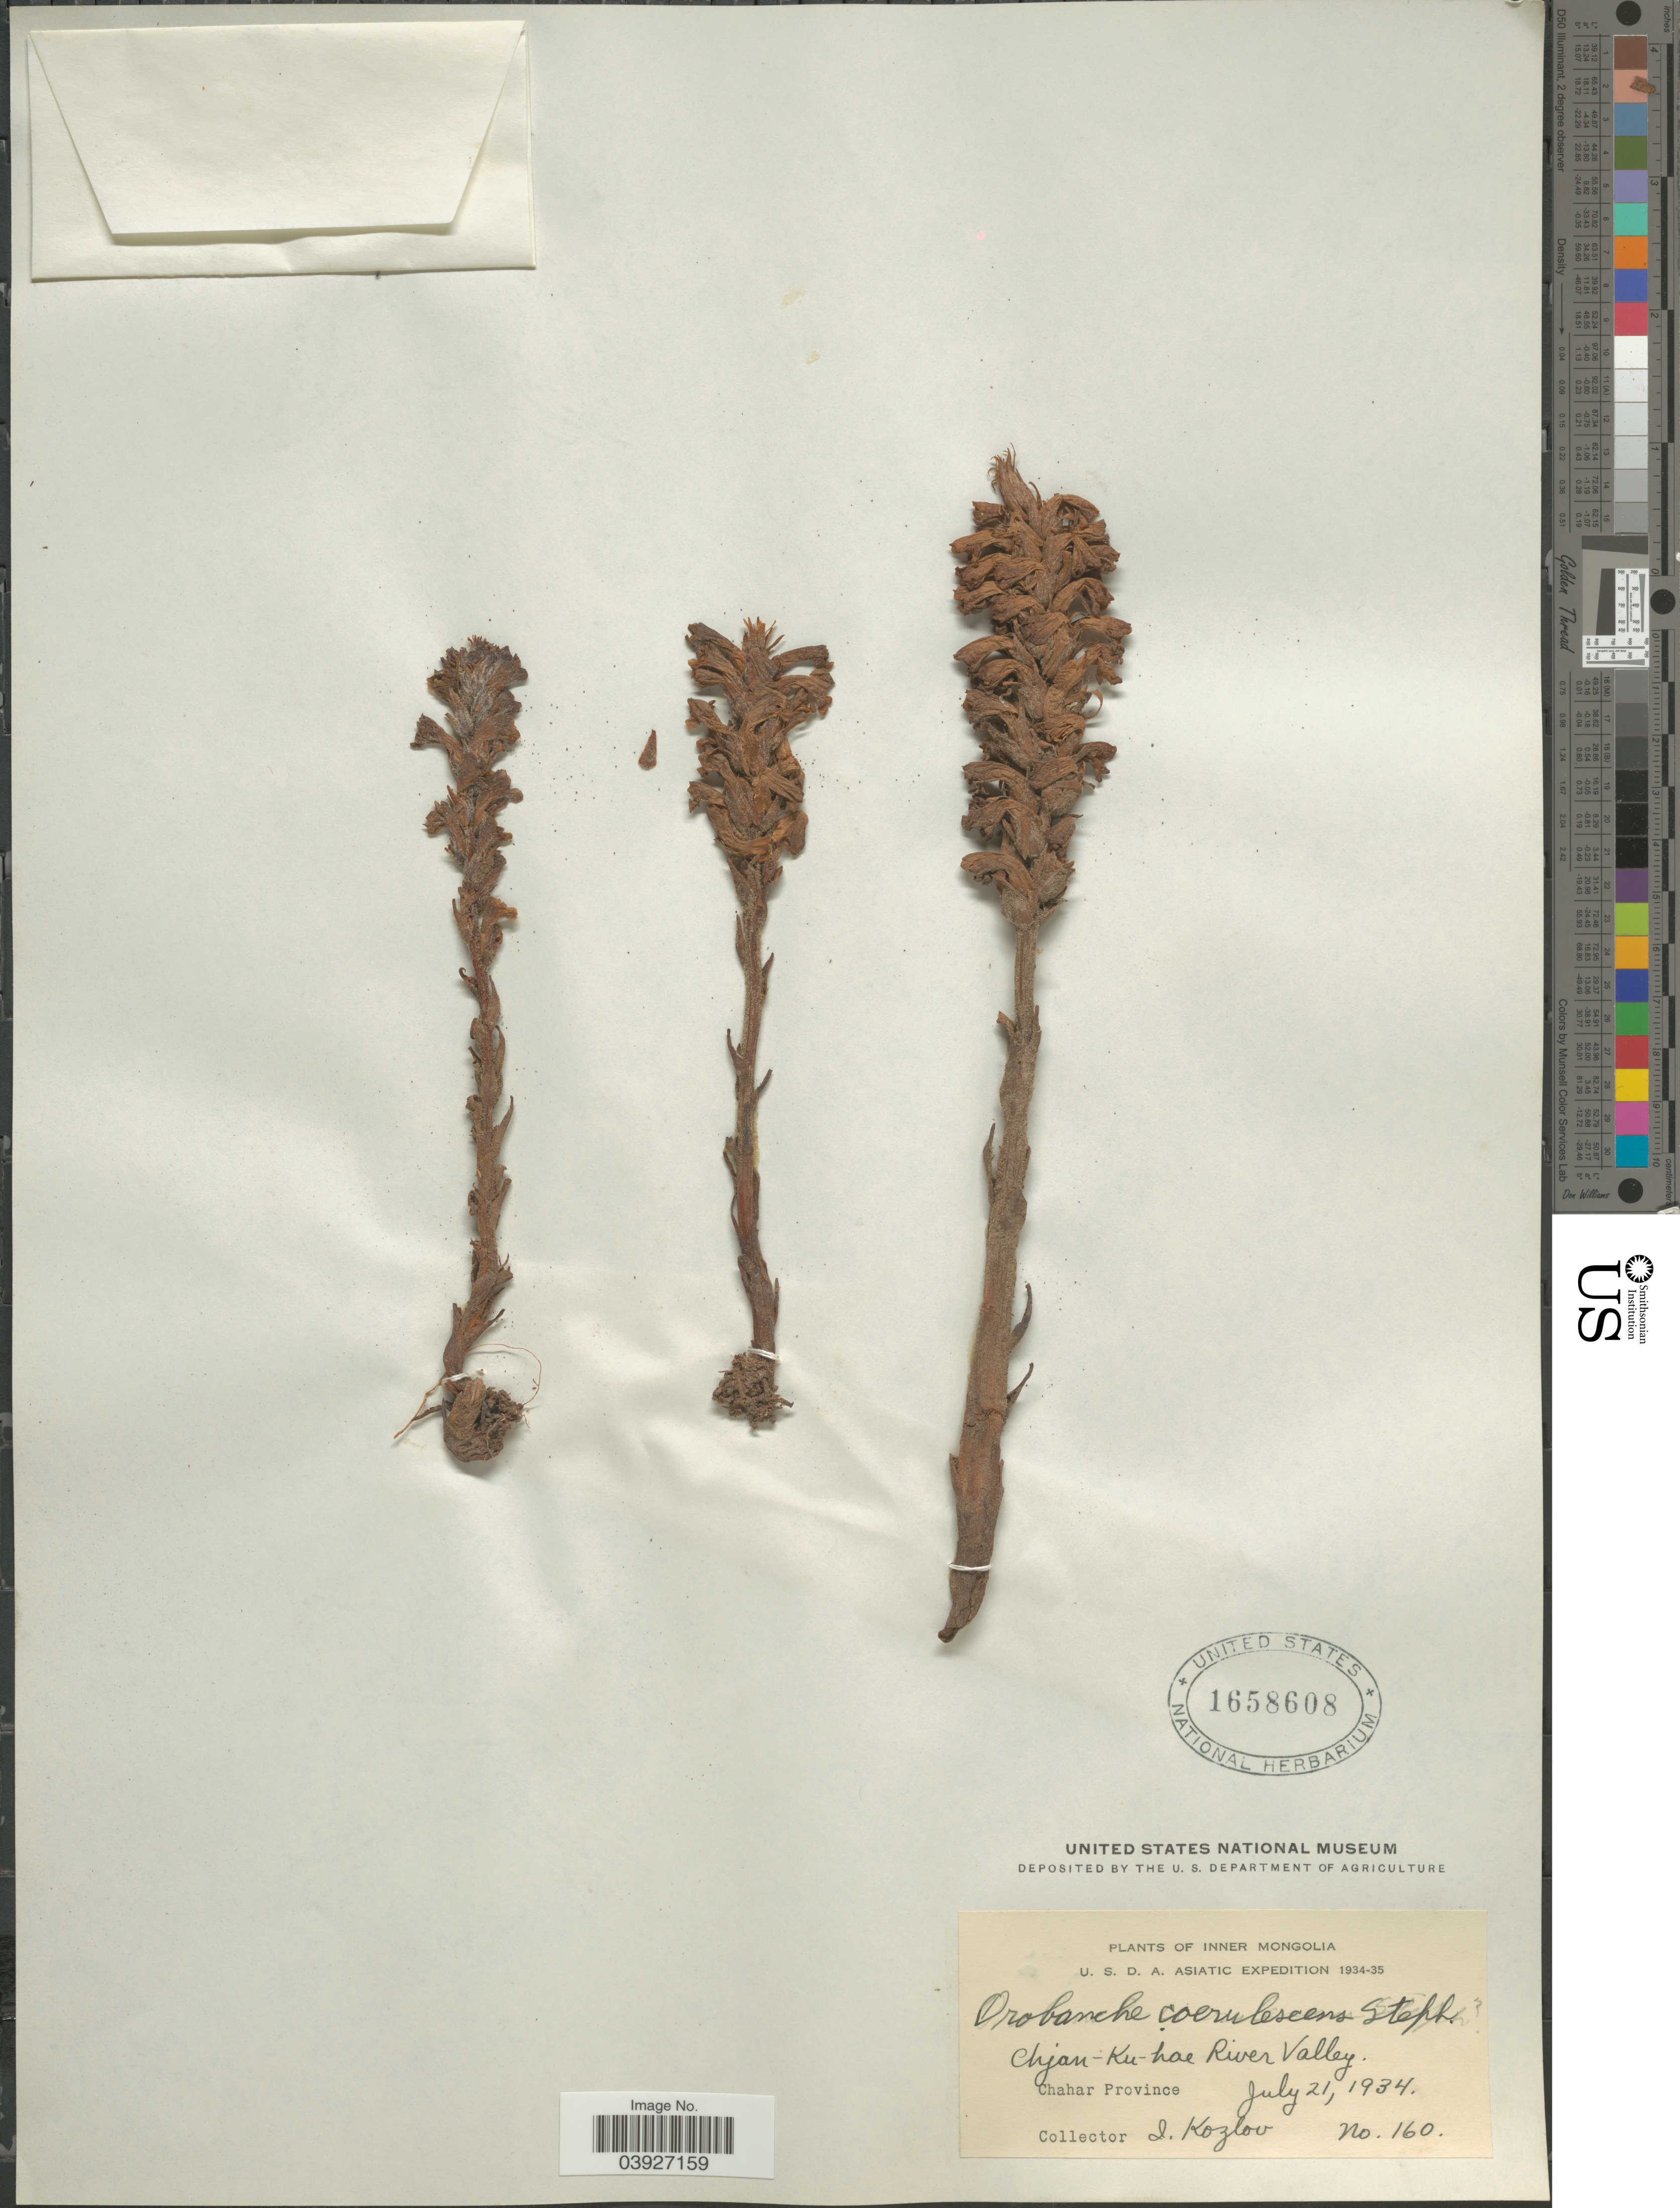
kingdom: Plantae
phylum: Tracheophyta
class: Magnoliopsida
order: Lamiales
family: Orobanchaceae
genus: Orobanche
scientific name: Orobanche coerulescens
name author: Steph.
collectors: I. Kozlov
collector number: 160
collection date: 1934-07-21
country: China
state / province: Nei Monggol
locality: Inner Mongolia. Chjan-Ku-hae River Valley. Chahar Province.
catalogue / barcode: US 1658608